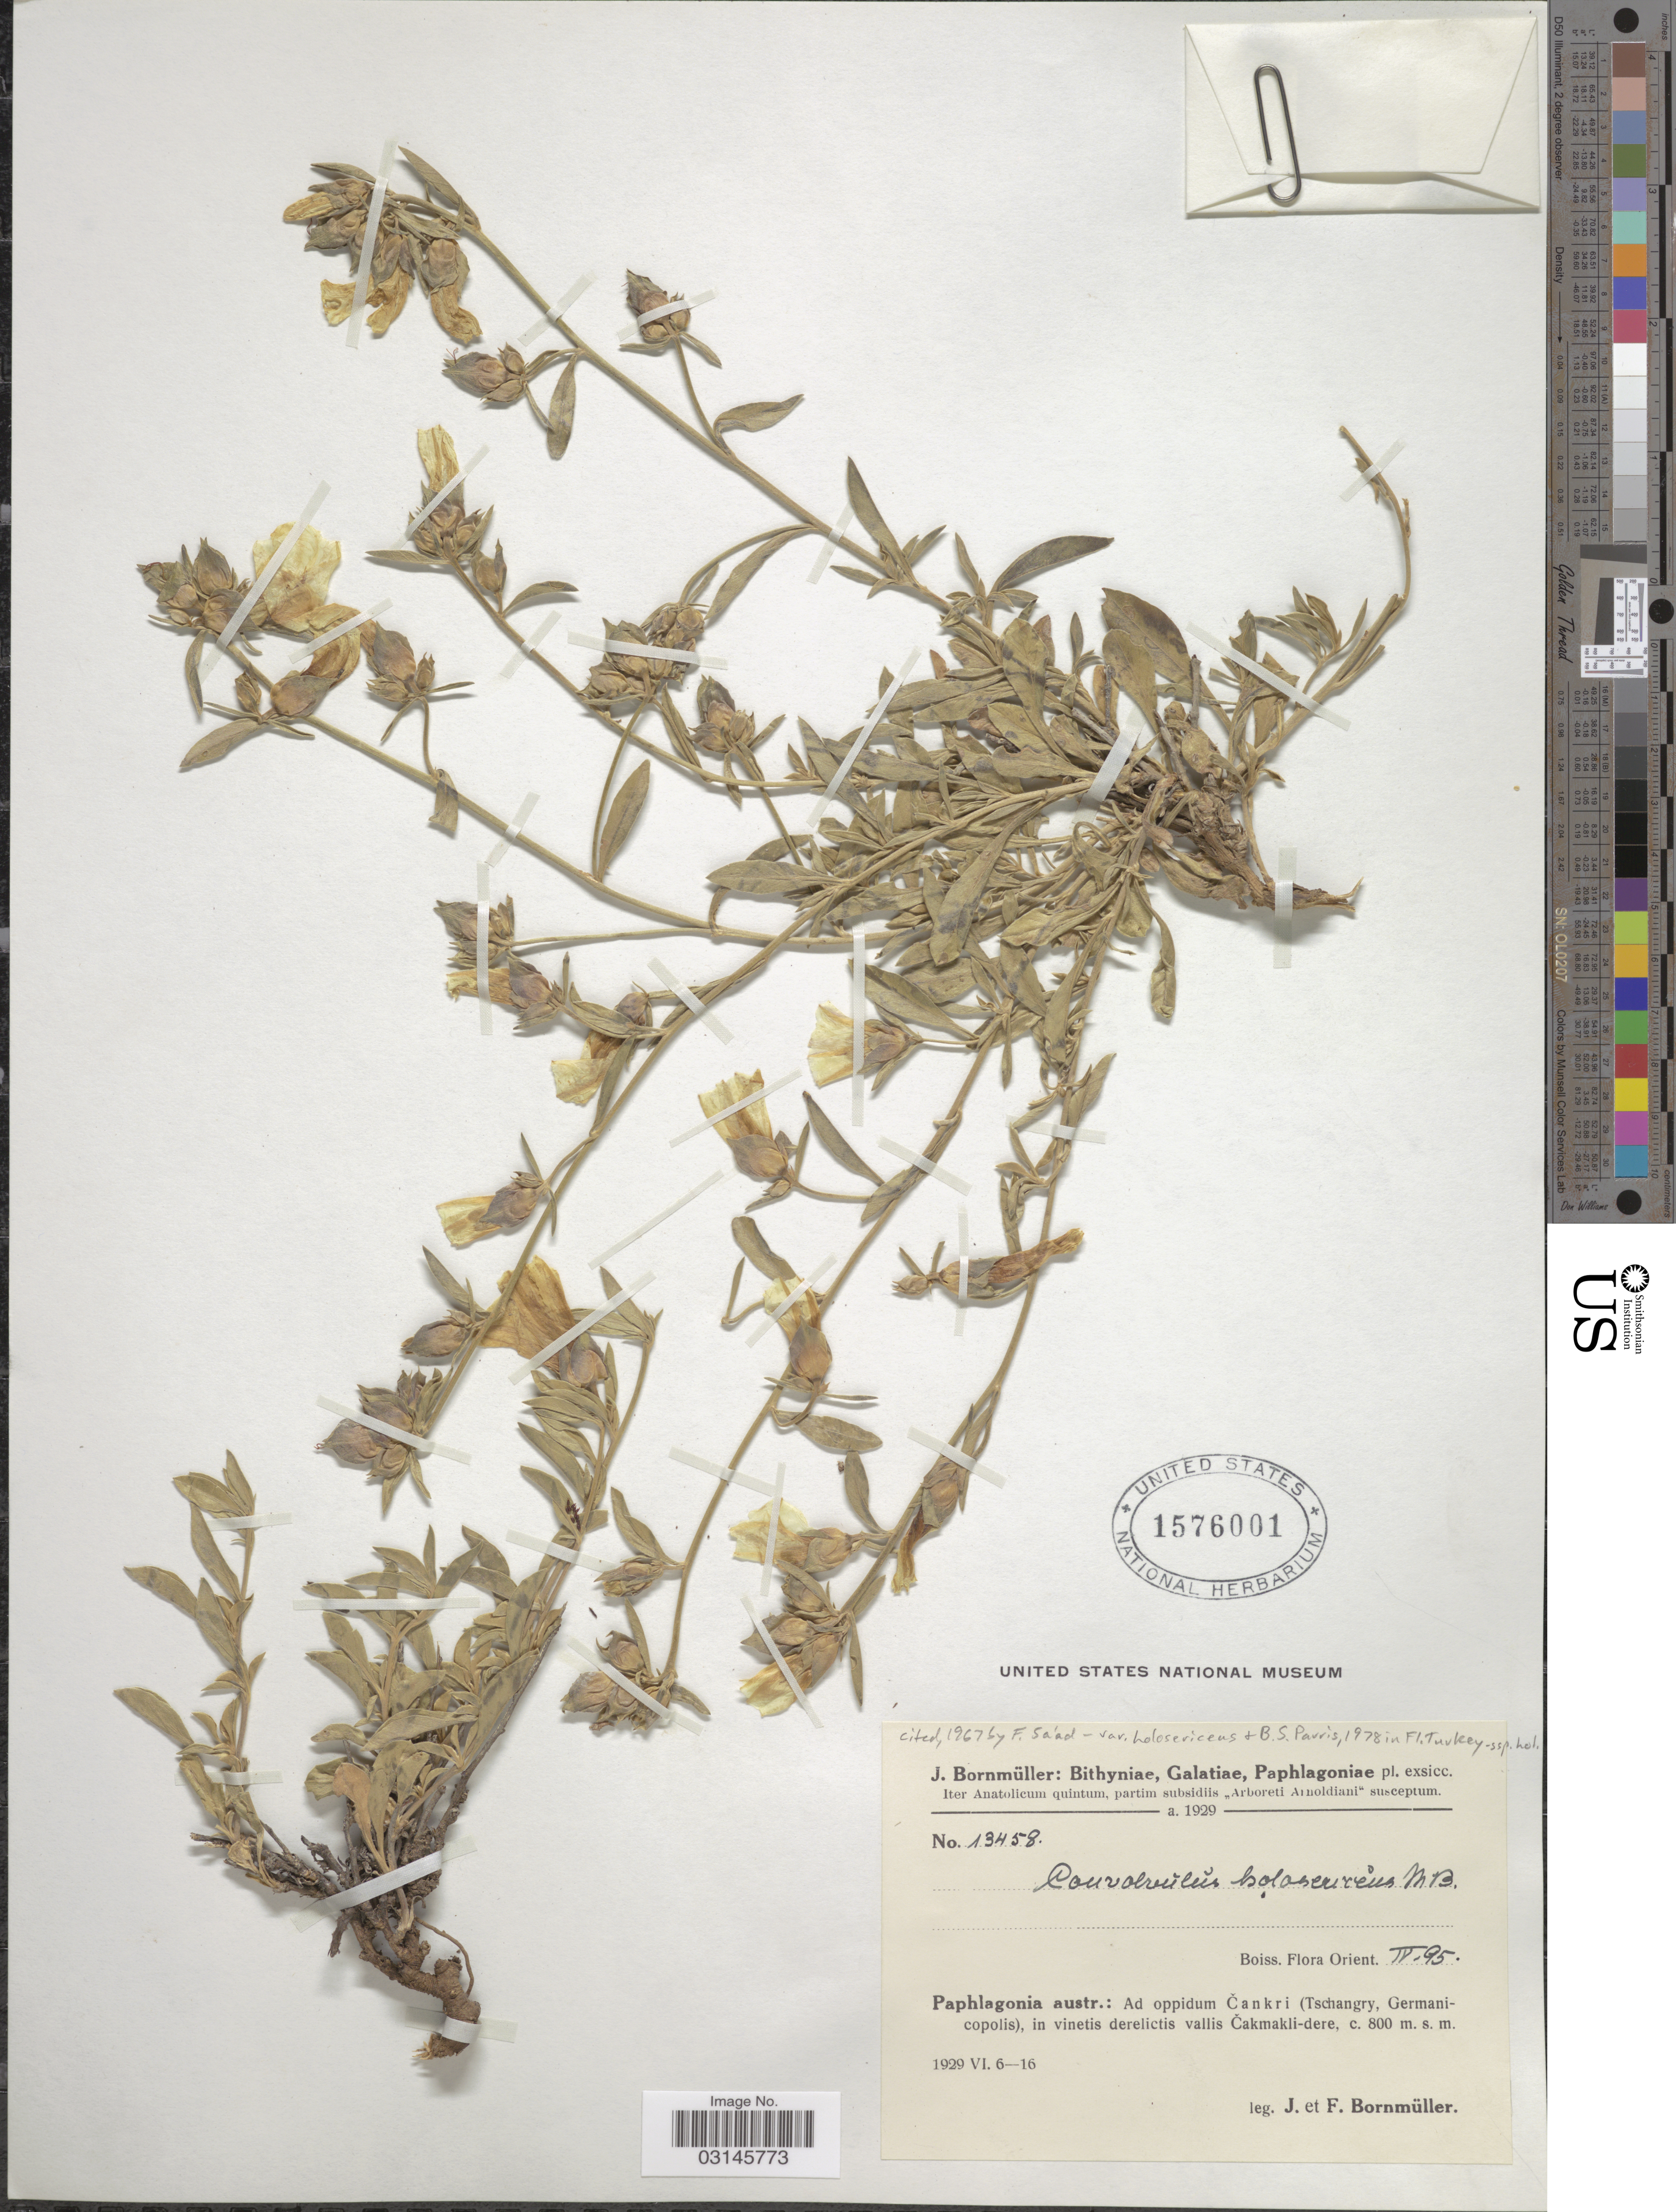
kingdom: Plantae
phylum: Tracheophyta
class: Magnoliopsida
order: Solanales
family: Convolvulaceae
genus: Convolvulus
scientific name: Convolvulus holosericeus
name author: M. Bieb.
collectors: J. Bornmüller & F. Bornmüller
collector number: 13458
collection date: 1929-06-06/1929-06-16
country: Turkey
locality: Paphlagonia austr.: Ad oppidum Cankri (Tschangry, Germanicopolis), in vinetis derelictis vallis Cakmakli-dere.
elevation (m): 800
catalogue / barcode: US 1576001